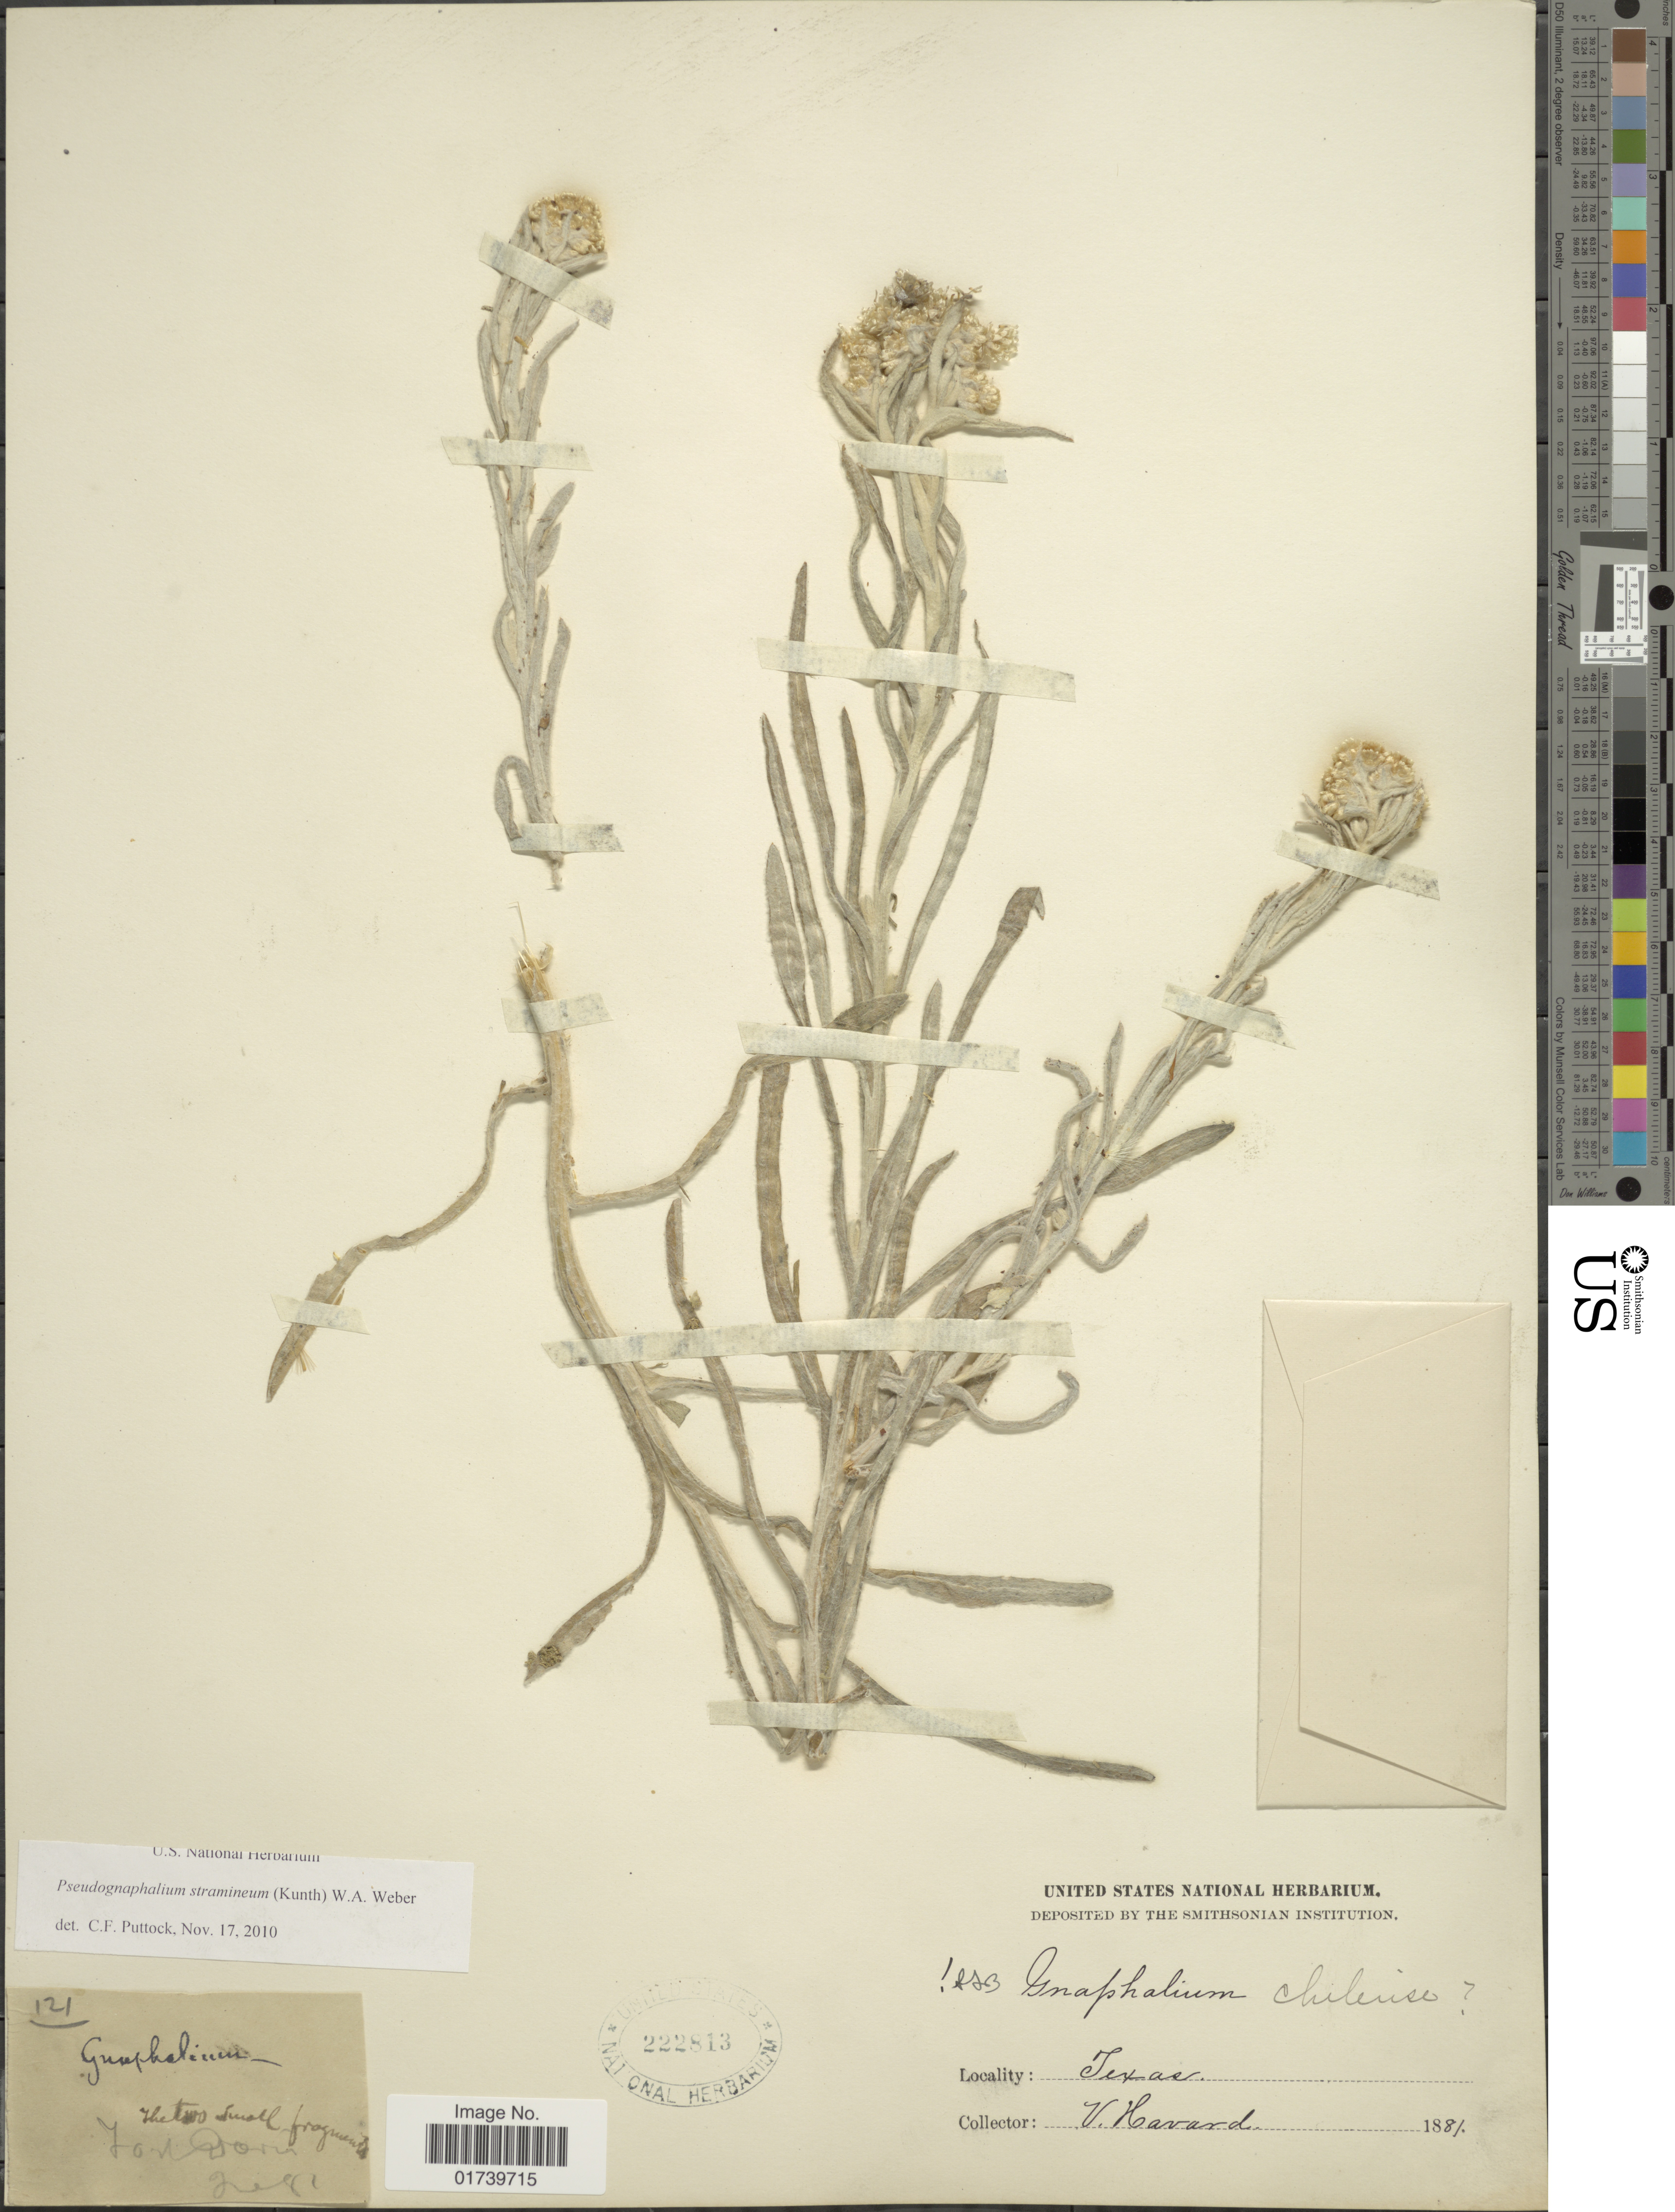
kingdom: Plantae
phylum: Tracheophyta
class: Magnoliopsida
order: Asterales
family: Asteraceae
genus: Pseudognaphalium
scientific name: Pseudognaphalium stramineum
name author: (Kunth) Anderb.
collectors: V. Harvard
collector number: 121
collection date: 1881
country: United States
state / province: Texas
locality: For Dodson,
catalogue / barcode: US 222813